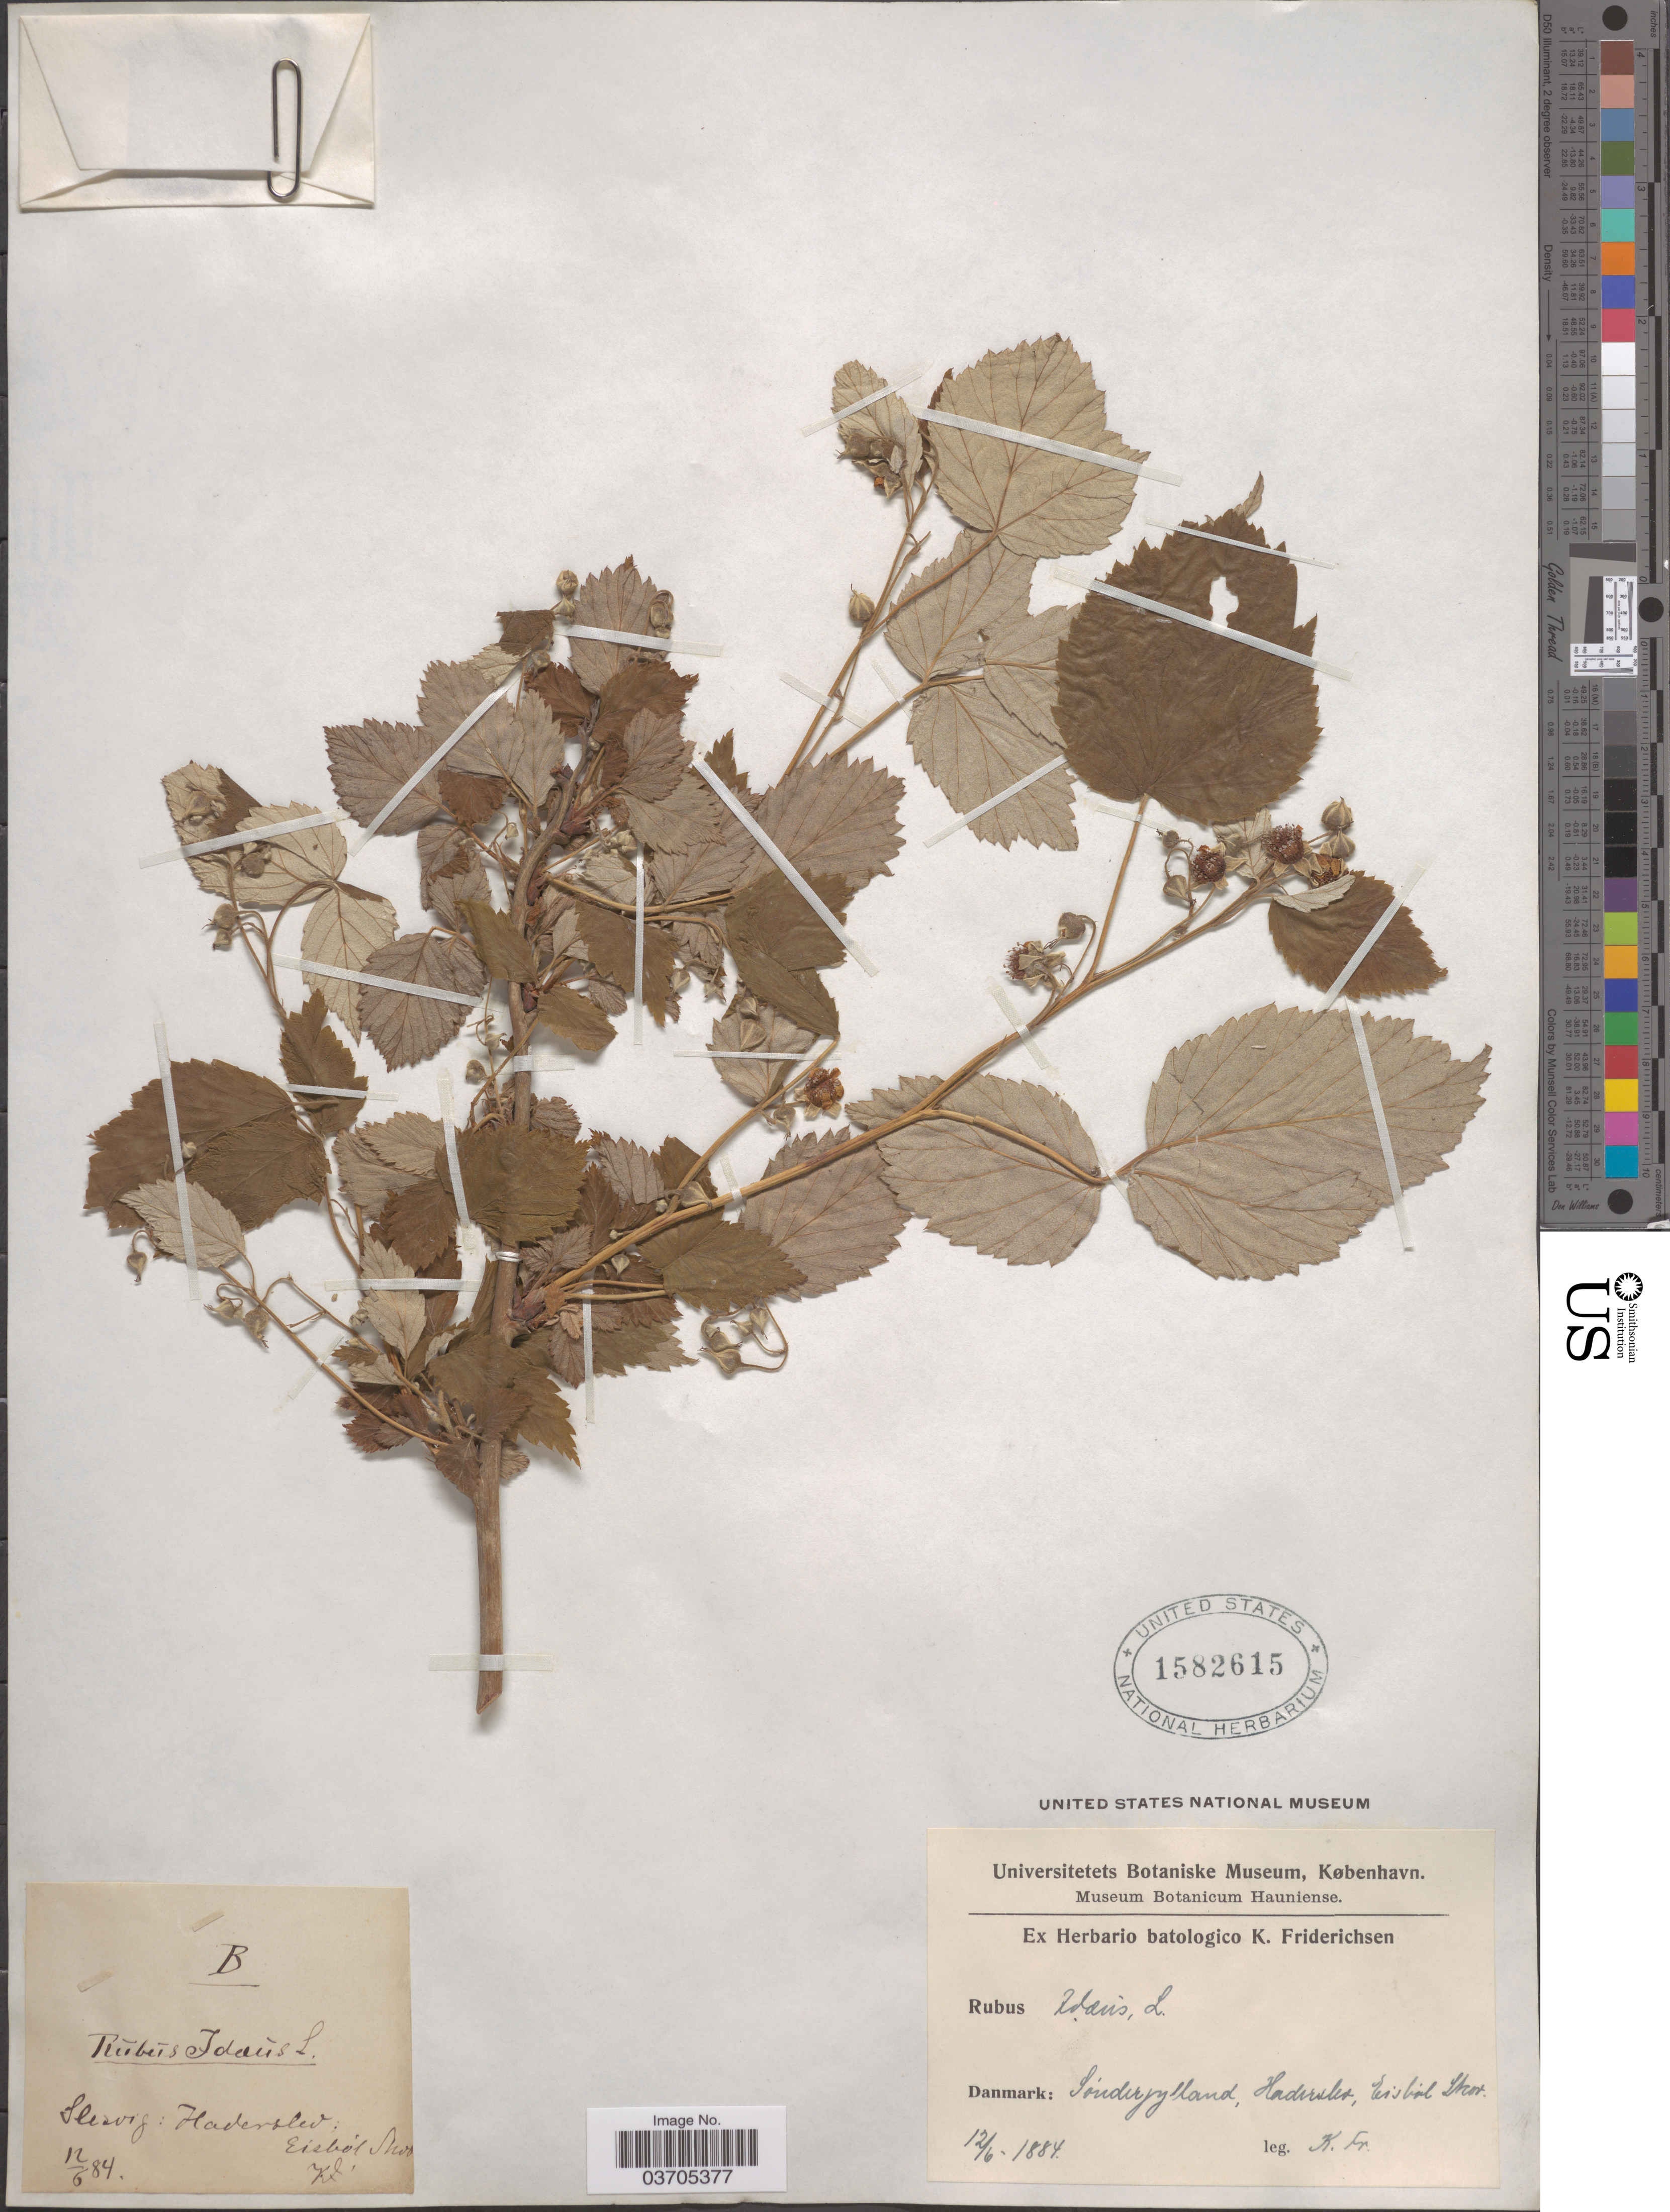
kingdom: Plantae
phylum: Tracheophyta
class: Magnoliopsida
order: Rosales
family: Rosaceae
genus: Rubus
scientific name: Rubus idaeus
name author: L.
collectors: K. Friderichsen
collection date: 1884-06-12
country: Denmark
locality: Danmark: Sónderjylland, Haderslev, Eisbol Skov.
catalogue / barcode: US 1582615